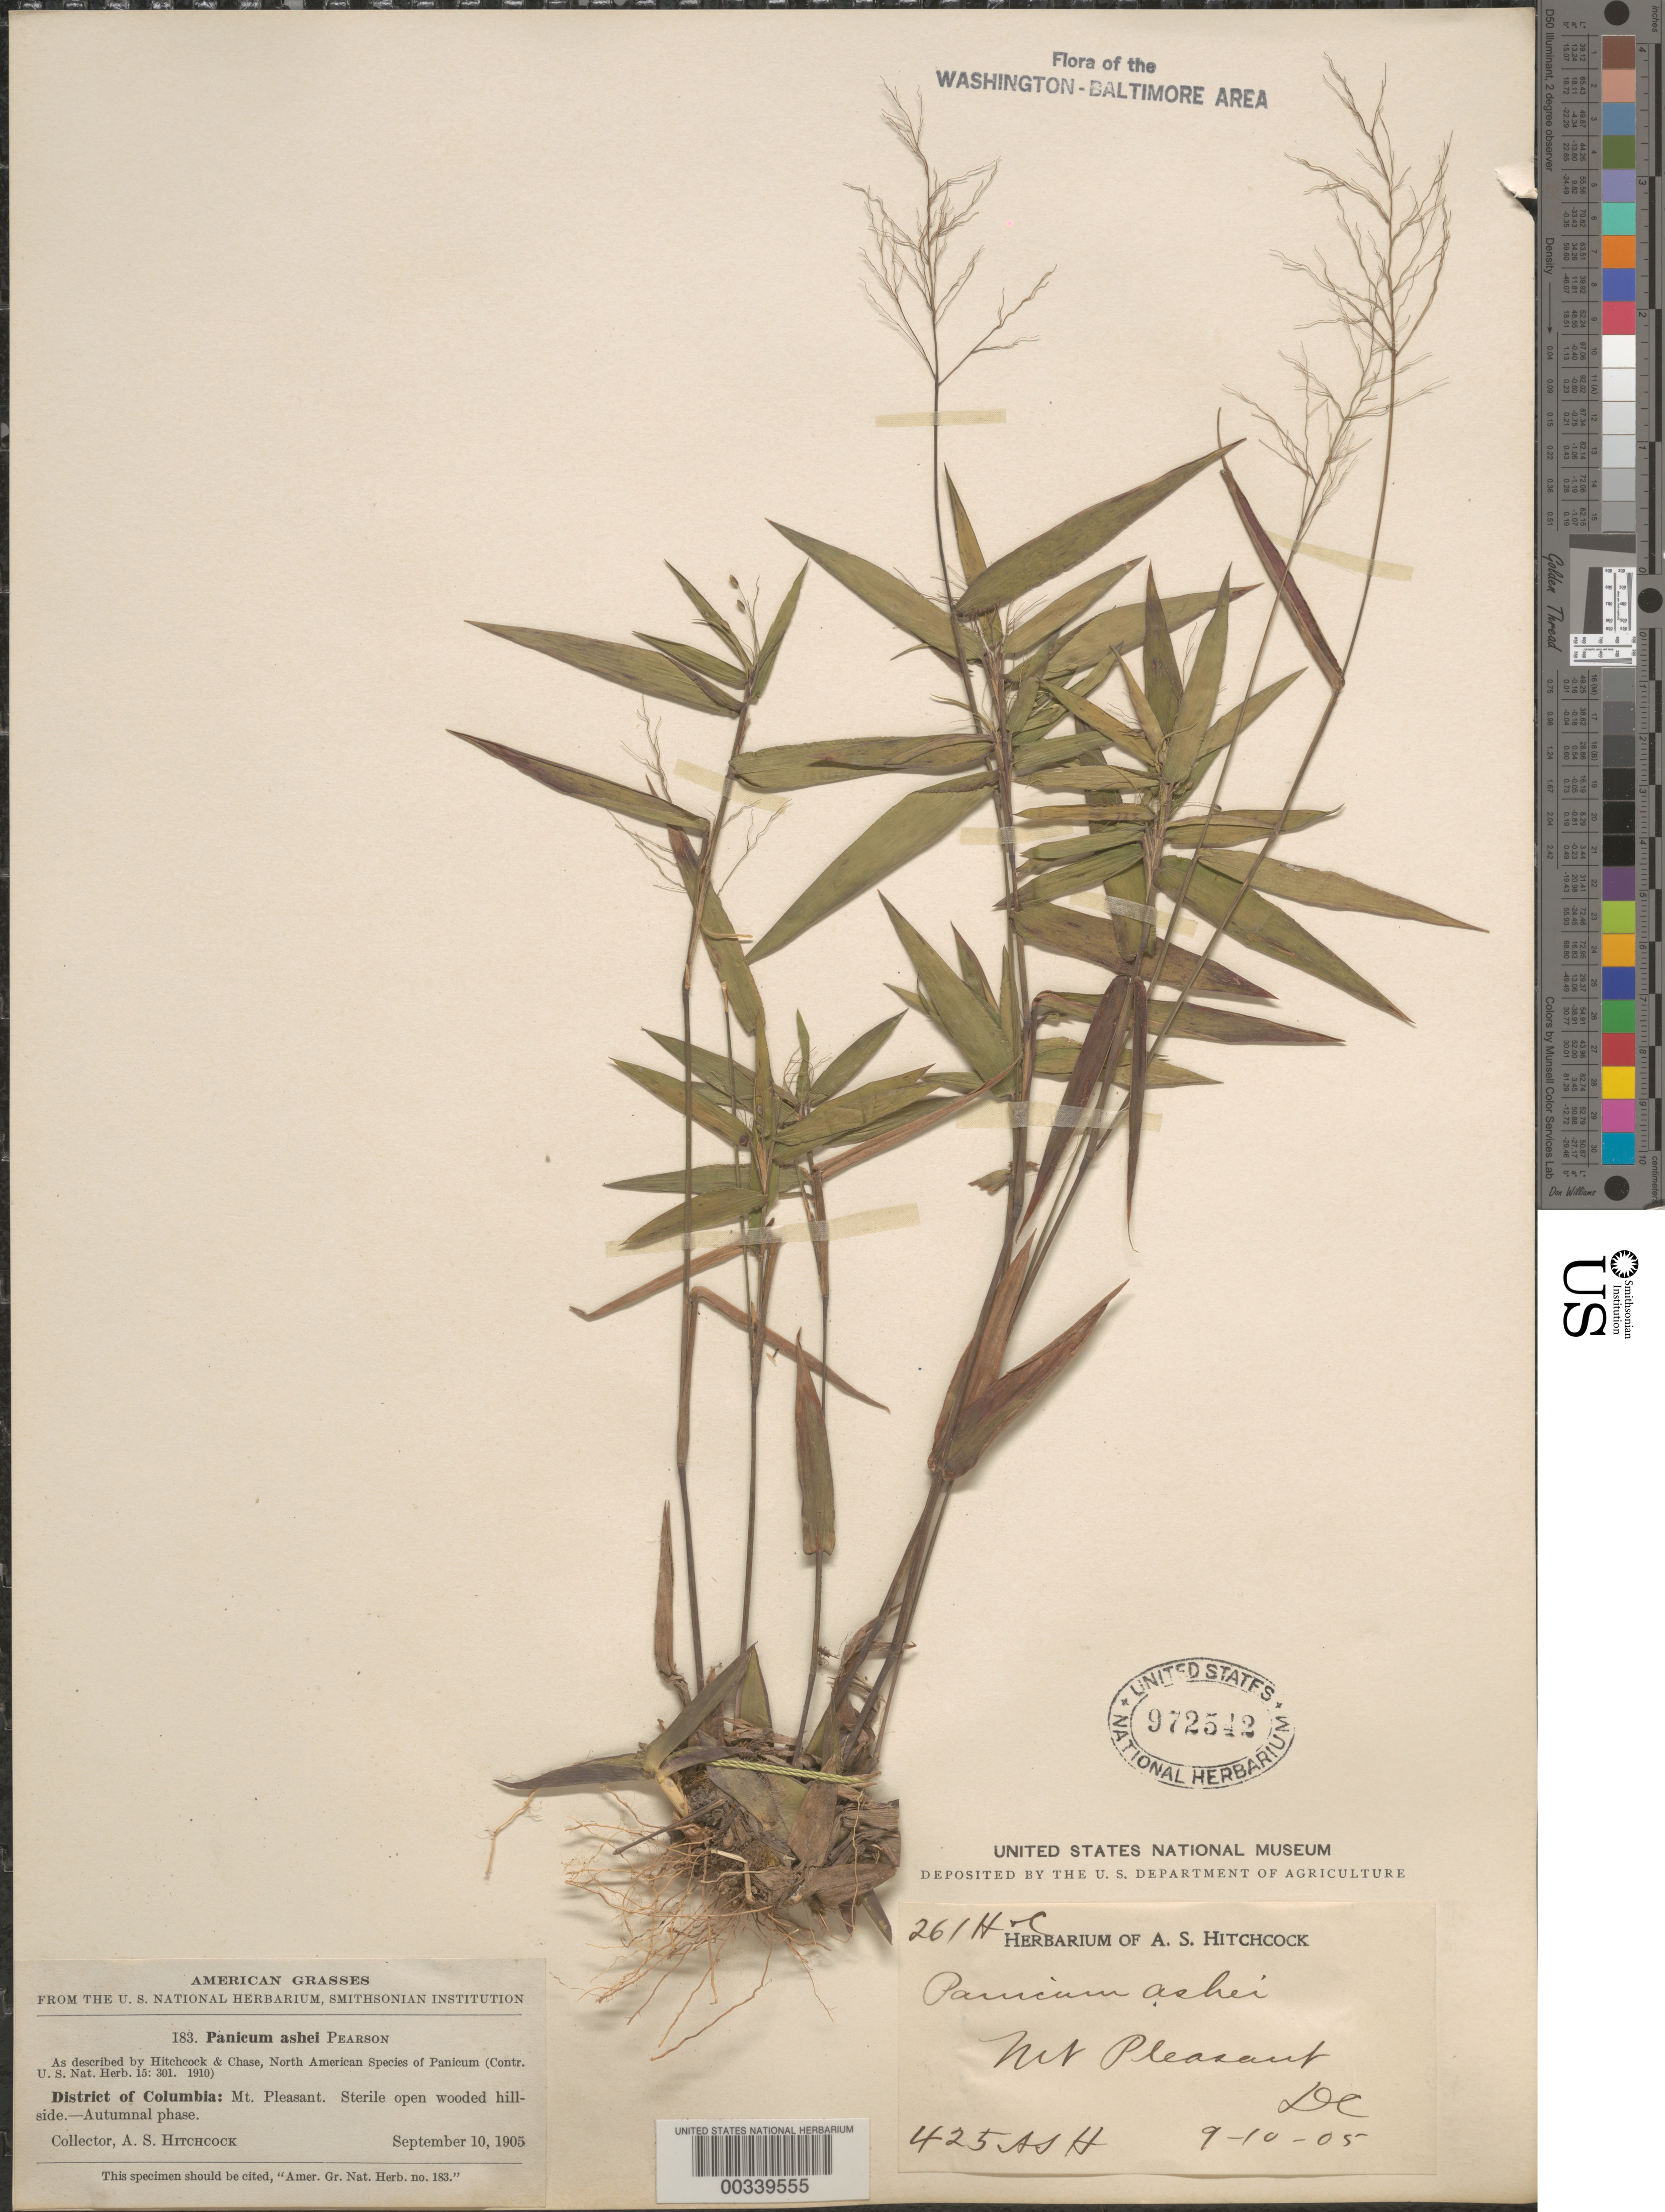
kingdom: Plantae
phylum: Tracheophyta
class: Liliopsida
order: Poales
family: Poaceae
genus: Dichanthelium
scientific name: Dichanthelium commutatum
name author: (Schult.) Gould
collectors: A. S. Hitchcock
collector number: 425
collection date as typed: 09 Oct 1905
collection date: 1905-10-09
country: United States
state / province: District of Columbia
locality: Mount Pleasant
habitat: Sterile open wooded hillside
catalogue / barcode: US 972542